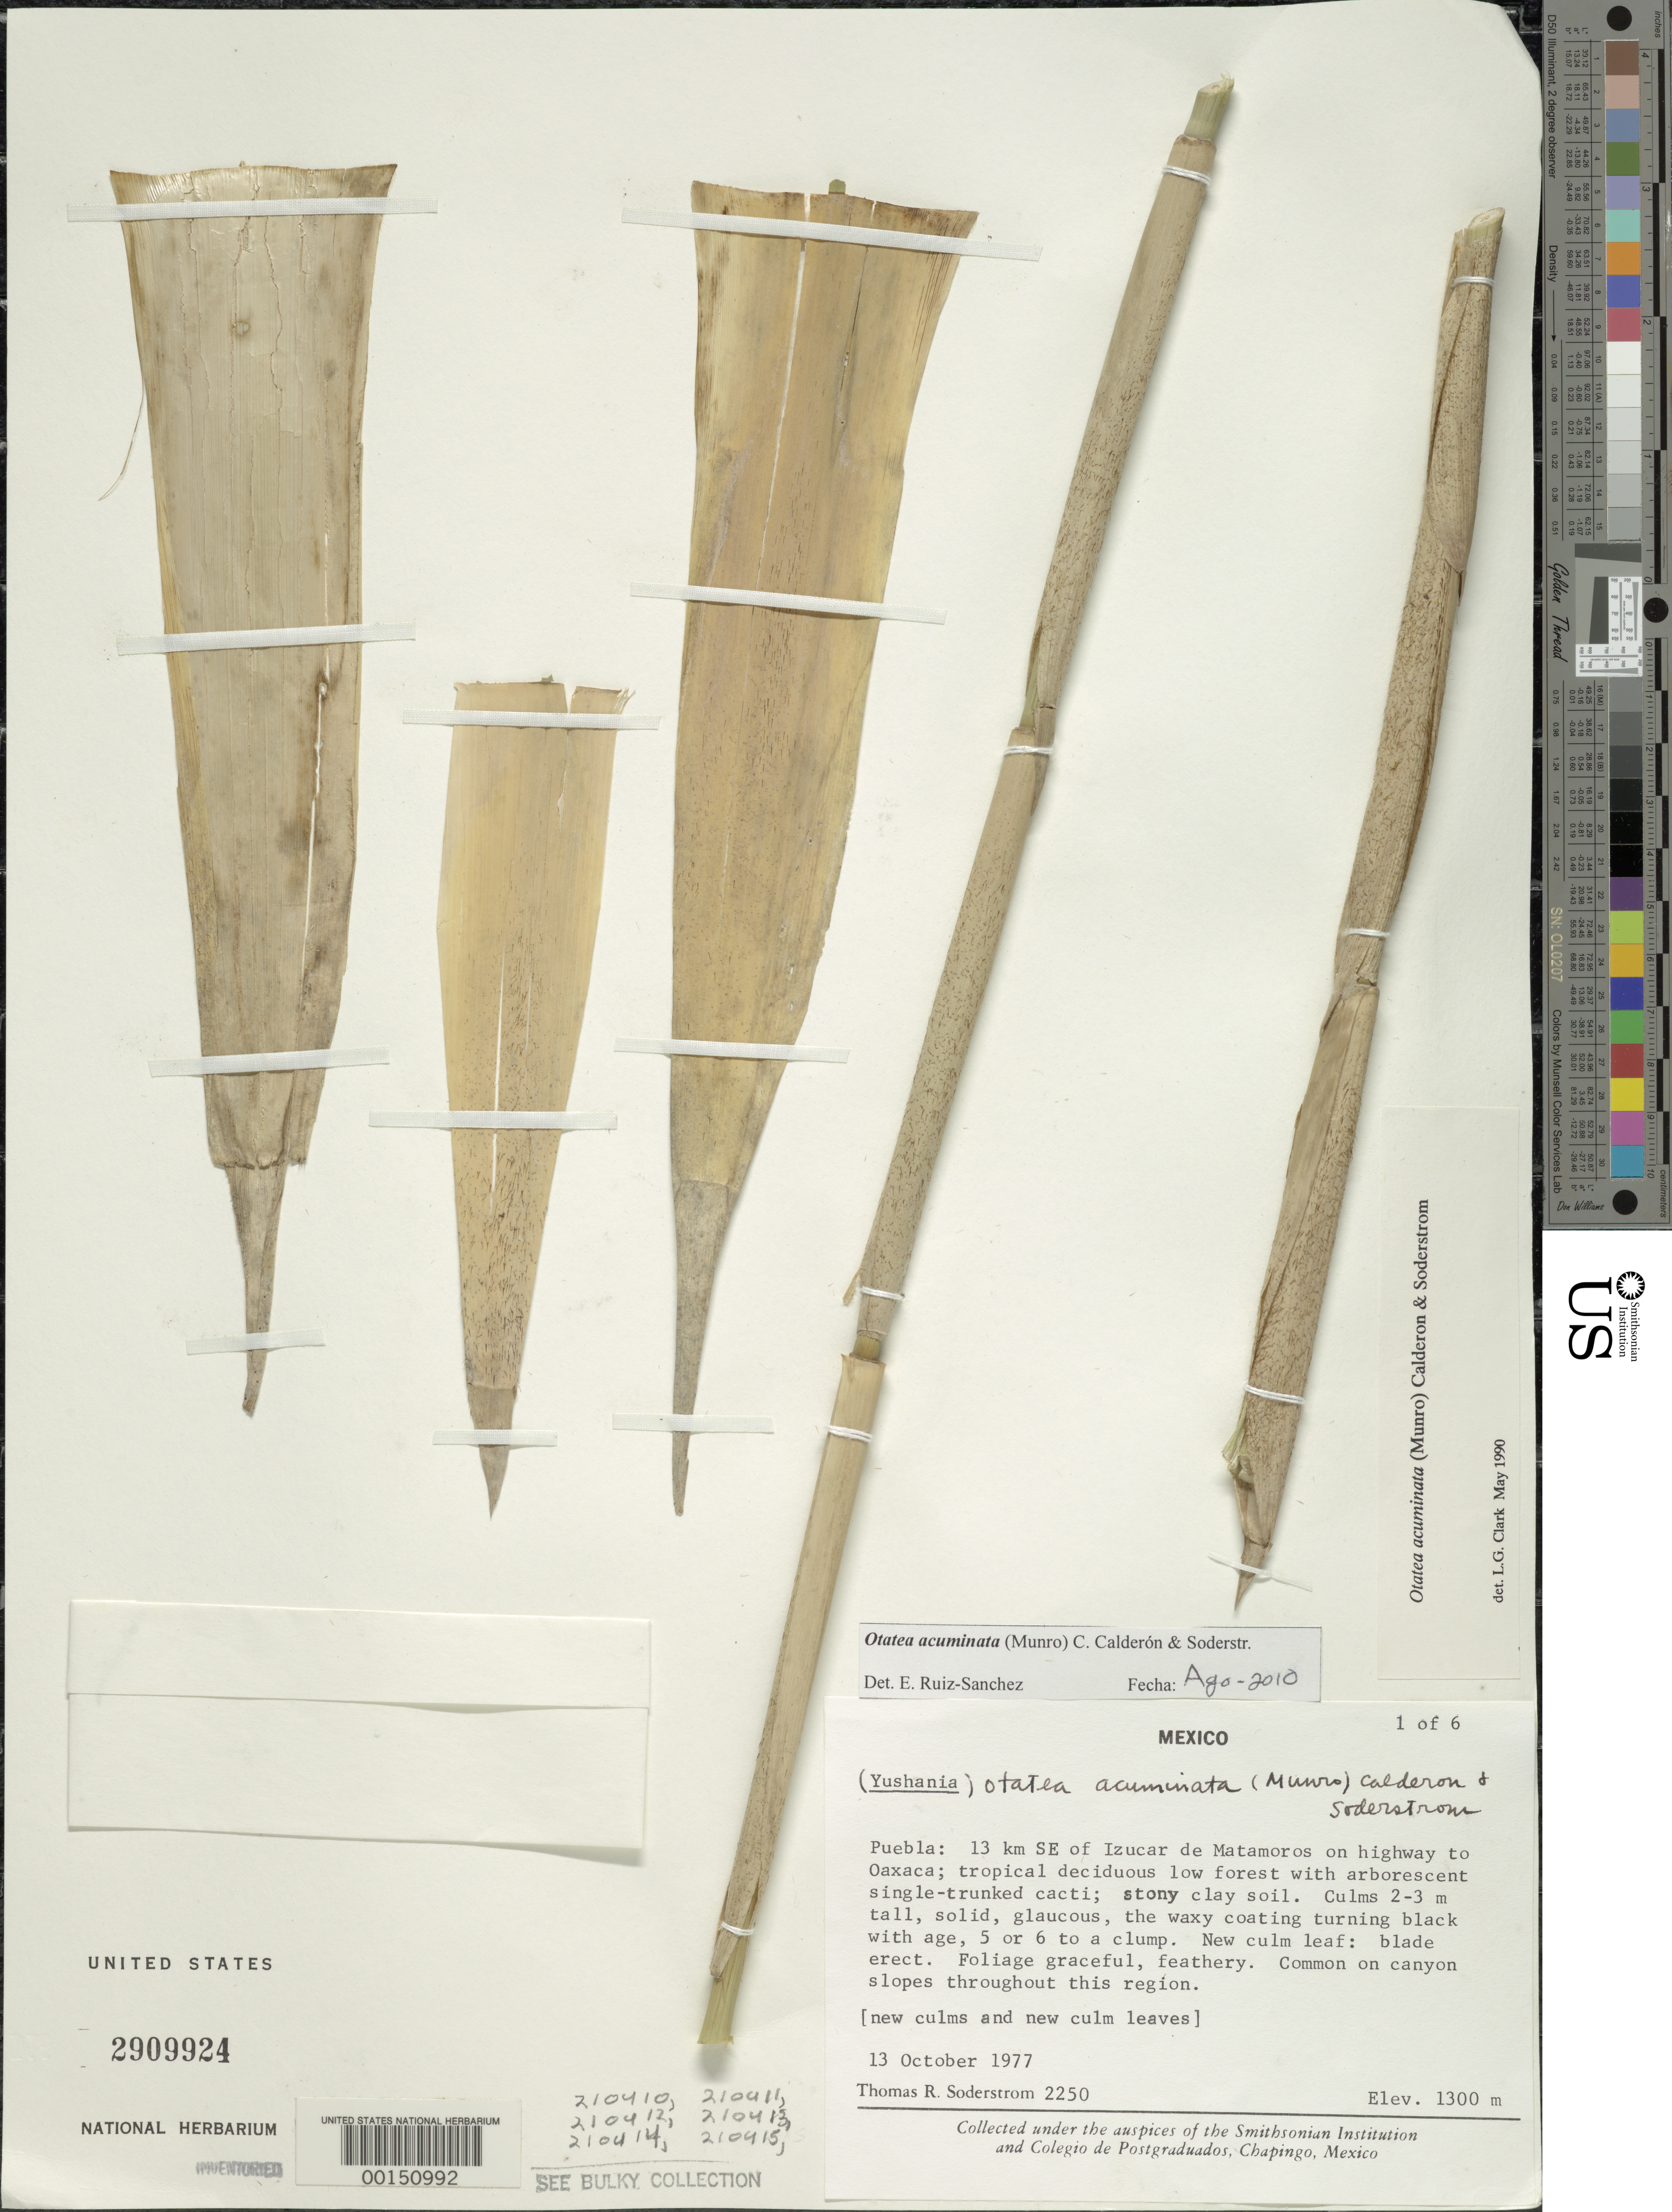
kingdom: Plantae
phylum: Tracheophyta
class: Liliopsida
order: Poales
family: Poaceae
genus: Otatea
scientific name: Otatea acuminata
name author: (Munro) C. E. Calderón & Soderstr.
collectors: T. R. Soderstrom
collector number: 2250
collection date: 1977-10-13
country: Mexico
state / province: Puebla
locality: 13 km of Izucar de Matamoros on highway to Oaxaca.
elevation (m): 1300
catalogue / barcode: US 2909924